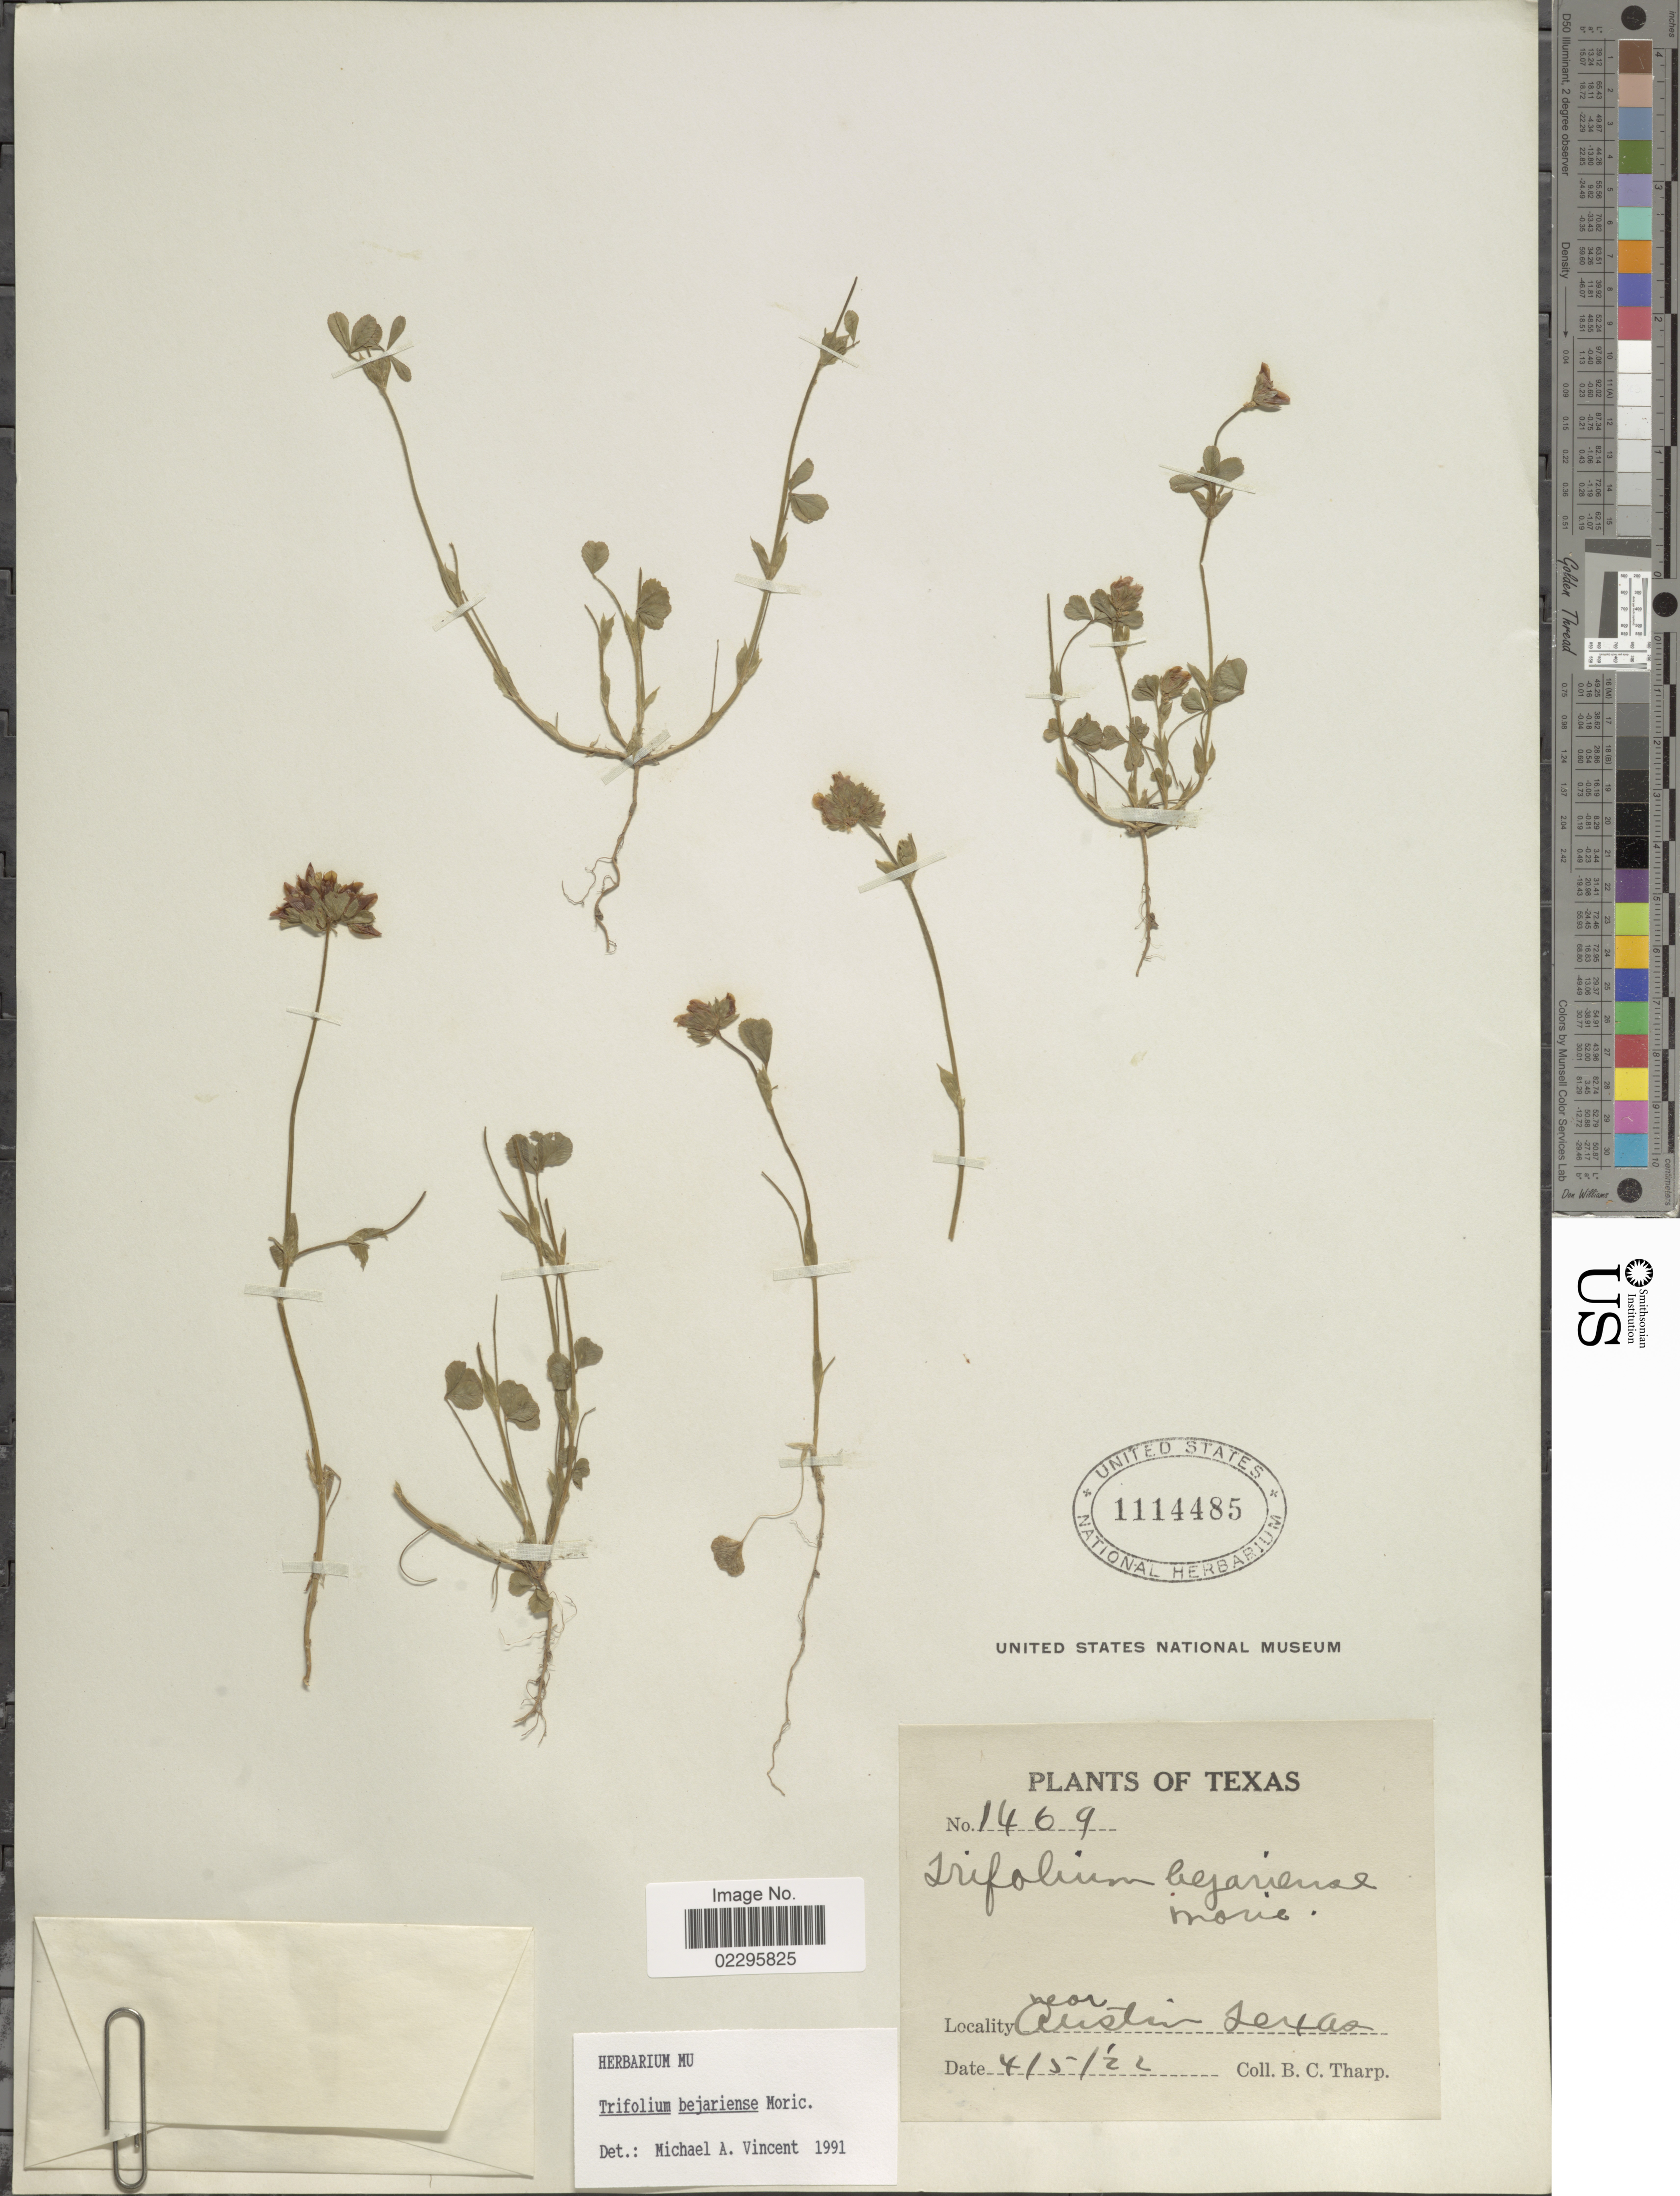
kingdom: Plantae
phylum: Tracheophyta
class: Magnoliopsida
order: Fabales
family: Fabaceae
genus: Trifolium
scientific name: Trifolium bejariense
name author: Moric.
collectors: B. C. Tharp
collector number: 1469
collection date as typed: Transcribed d/m/y: 5/4/22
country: United States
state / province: Texas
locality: Near Austin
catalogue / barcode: US 1114485